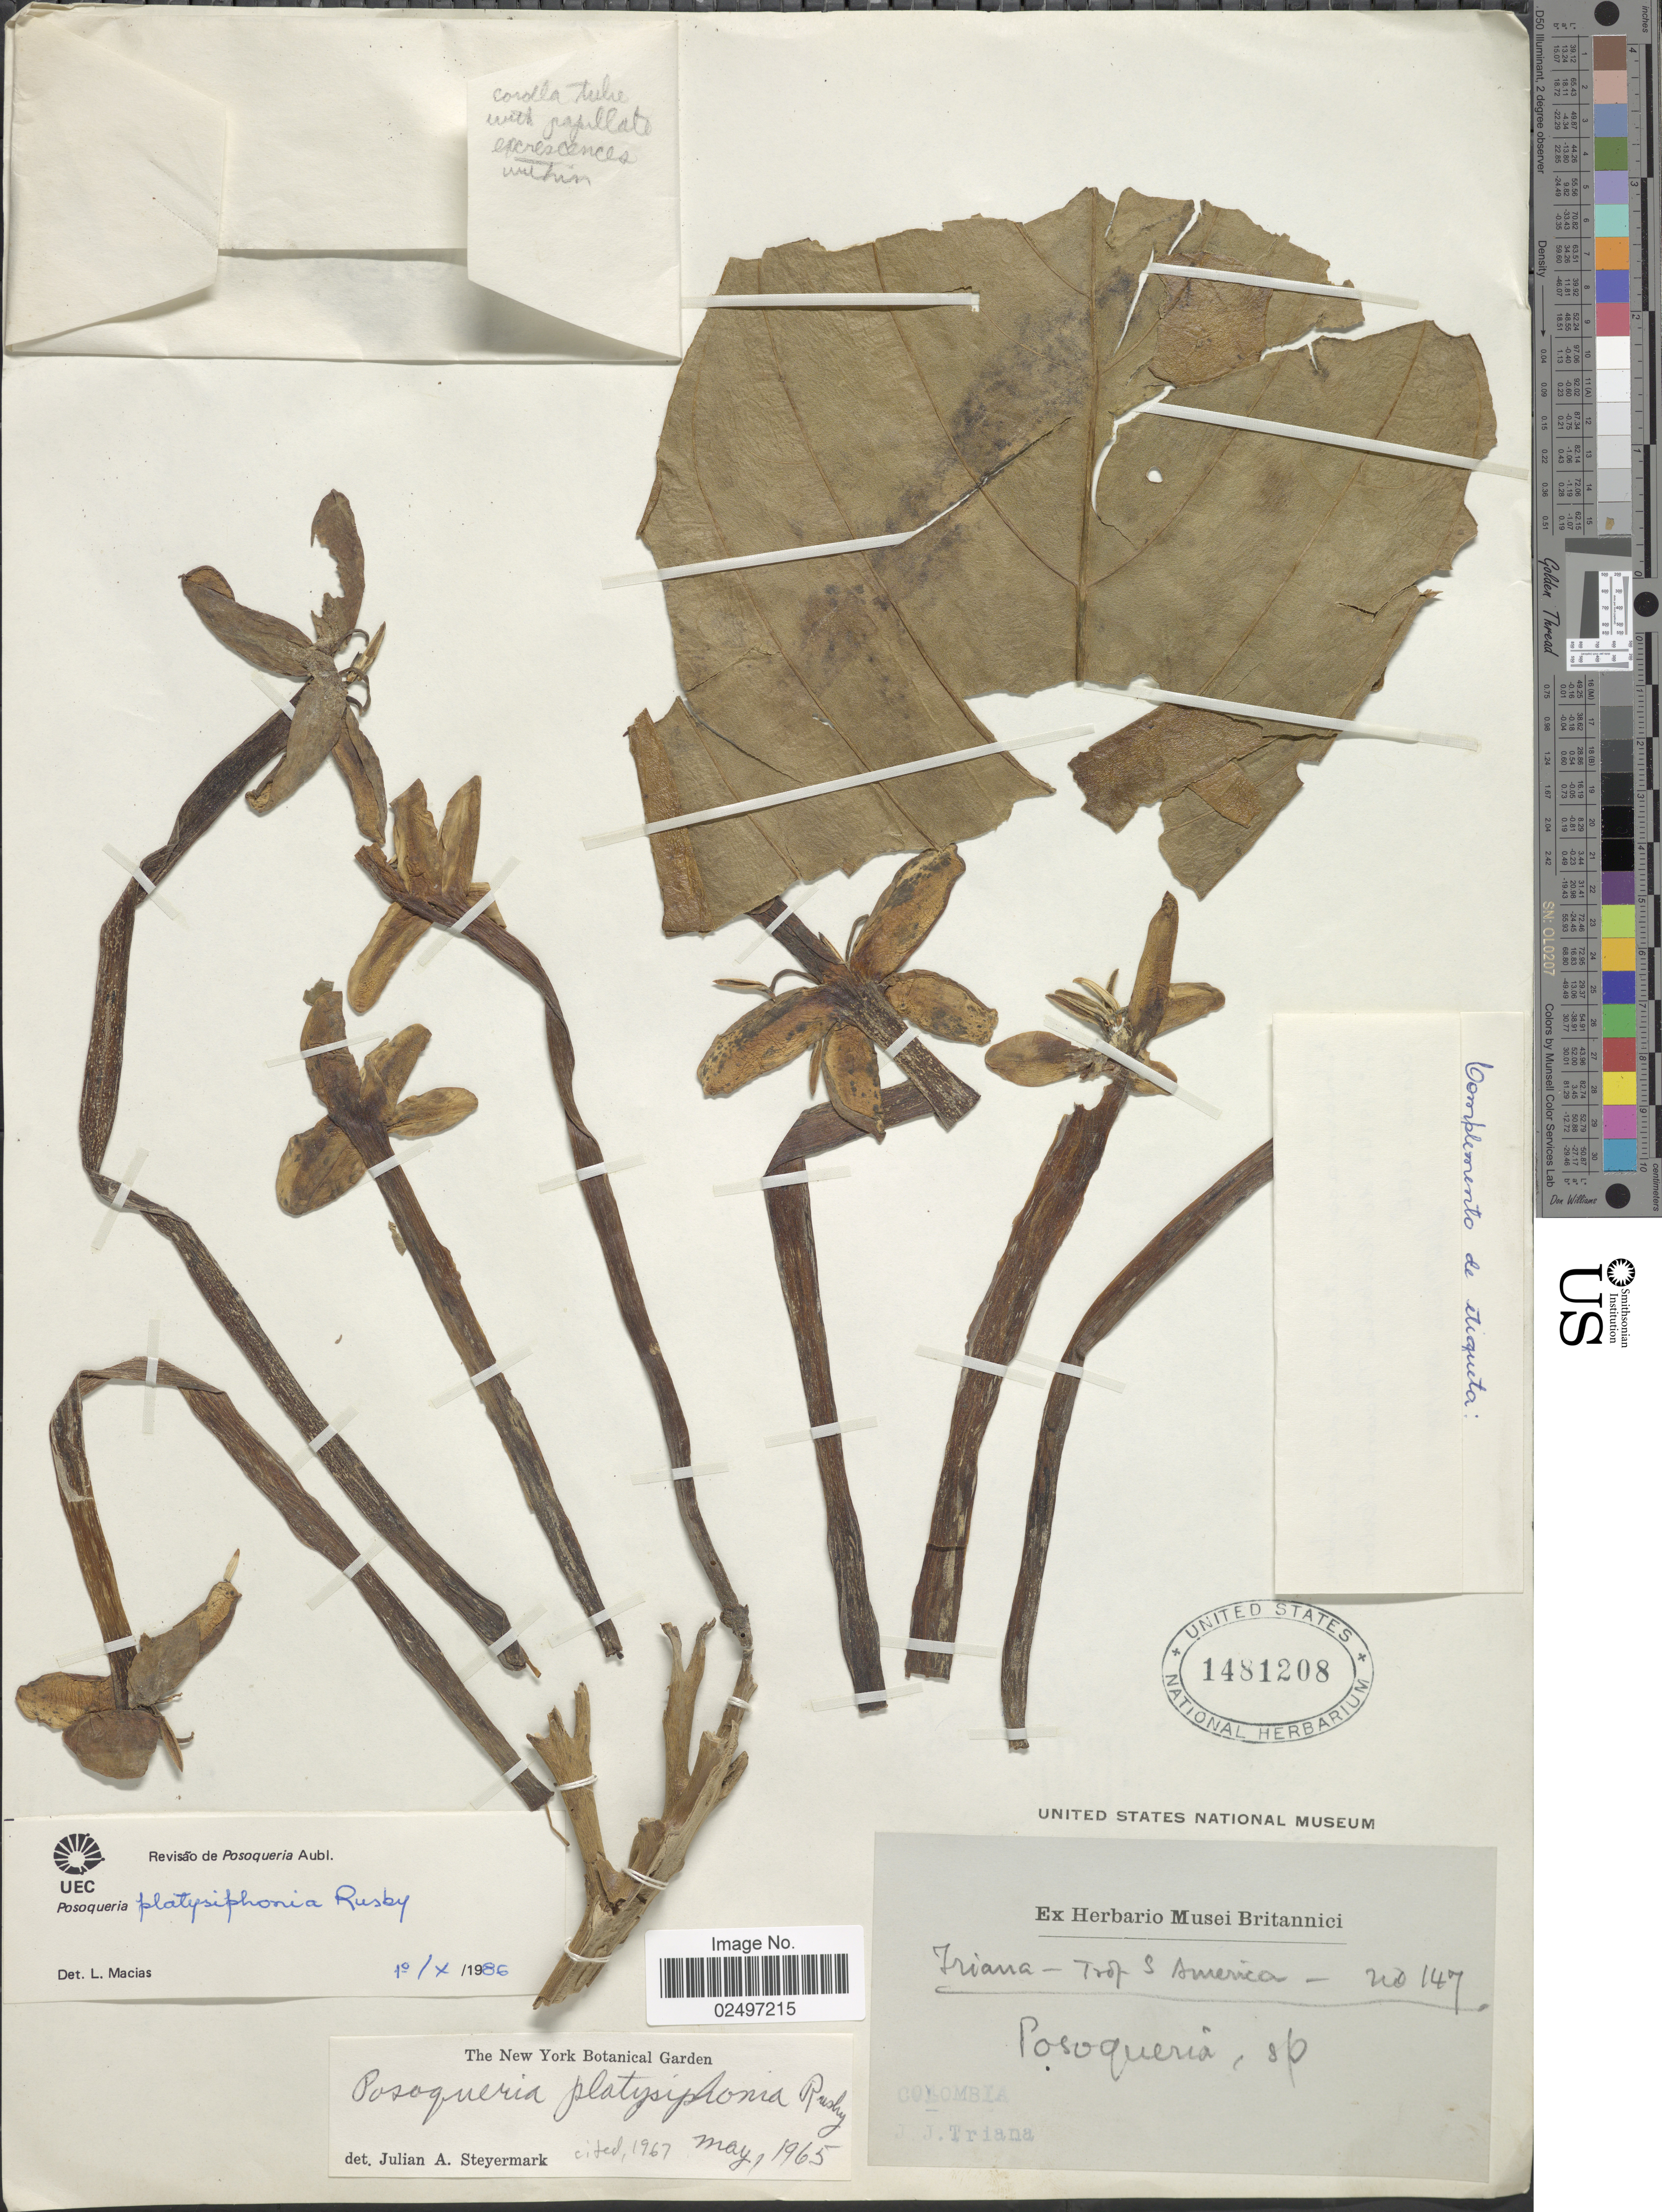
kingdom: Plantae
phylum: Tracheophyta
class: Magnoliopsida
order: Gentianales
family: Rubiaceae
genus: Posoqueria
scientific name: Posoqueria platysiphonia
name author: Rusby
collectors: J. J. Triana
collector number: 147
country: Colombia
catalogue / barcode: US 1481208